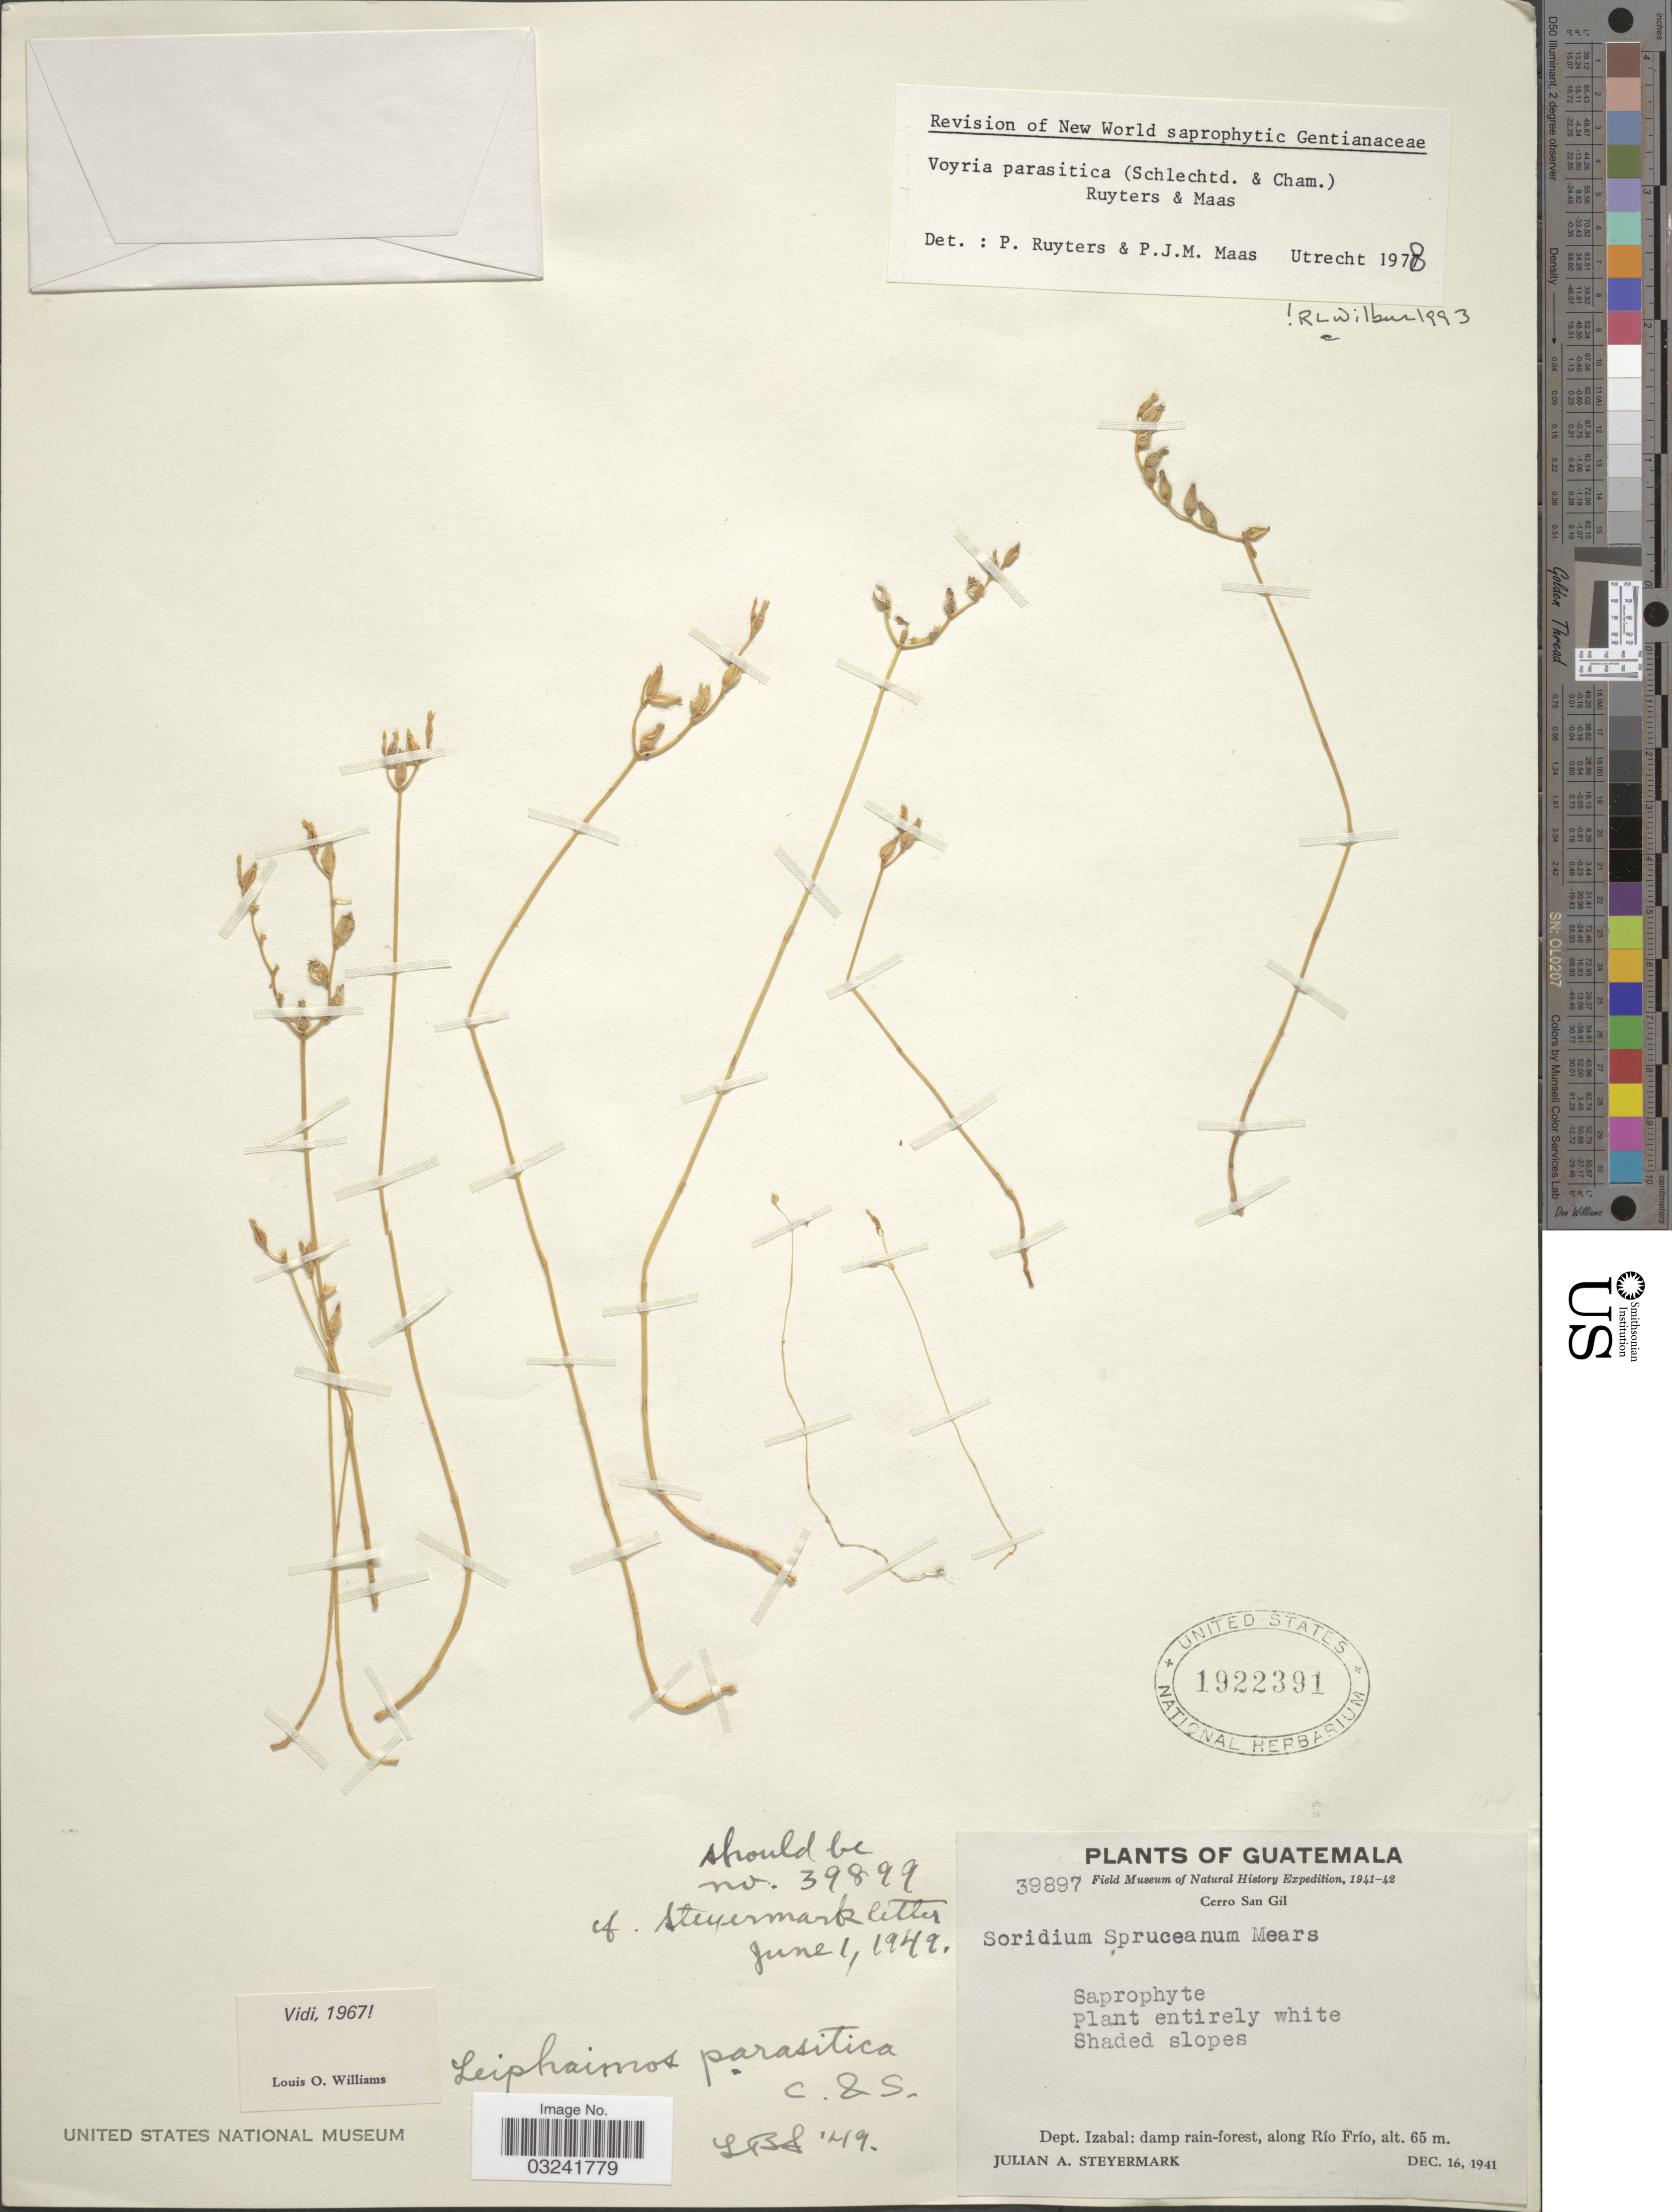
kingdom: Plantae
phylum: Tracheophyta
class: Magnoliopsida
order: Gentianales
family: Gentianaceae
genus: Voyria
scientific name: Voyria parasitica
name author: (Schltdl. & Cham.) Ruyters & Maas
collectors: J. Steyermark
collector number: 39897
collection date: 1941-12-16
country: Guatemala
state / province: Izabal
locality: Cerro San Gil, Dept. Izabal: damp rain-forest, along Río Frío.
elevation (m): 65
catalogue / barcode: US 1922391